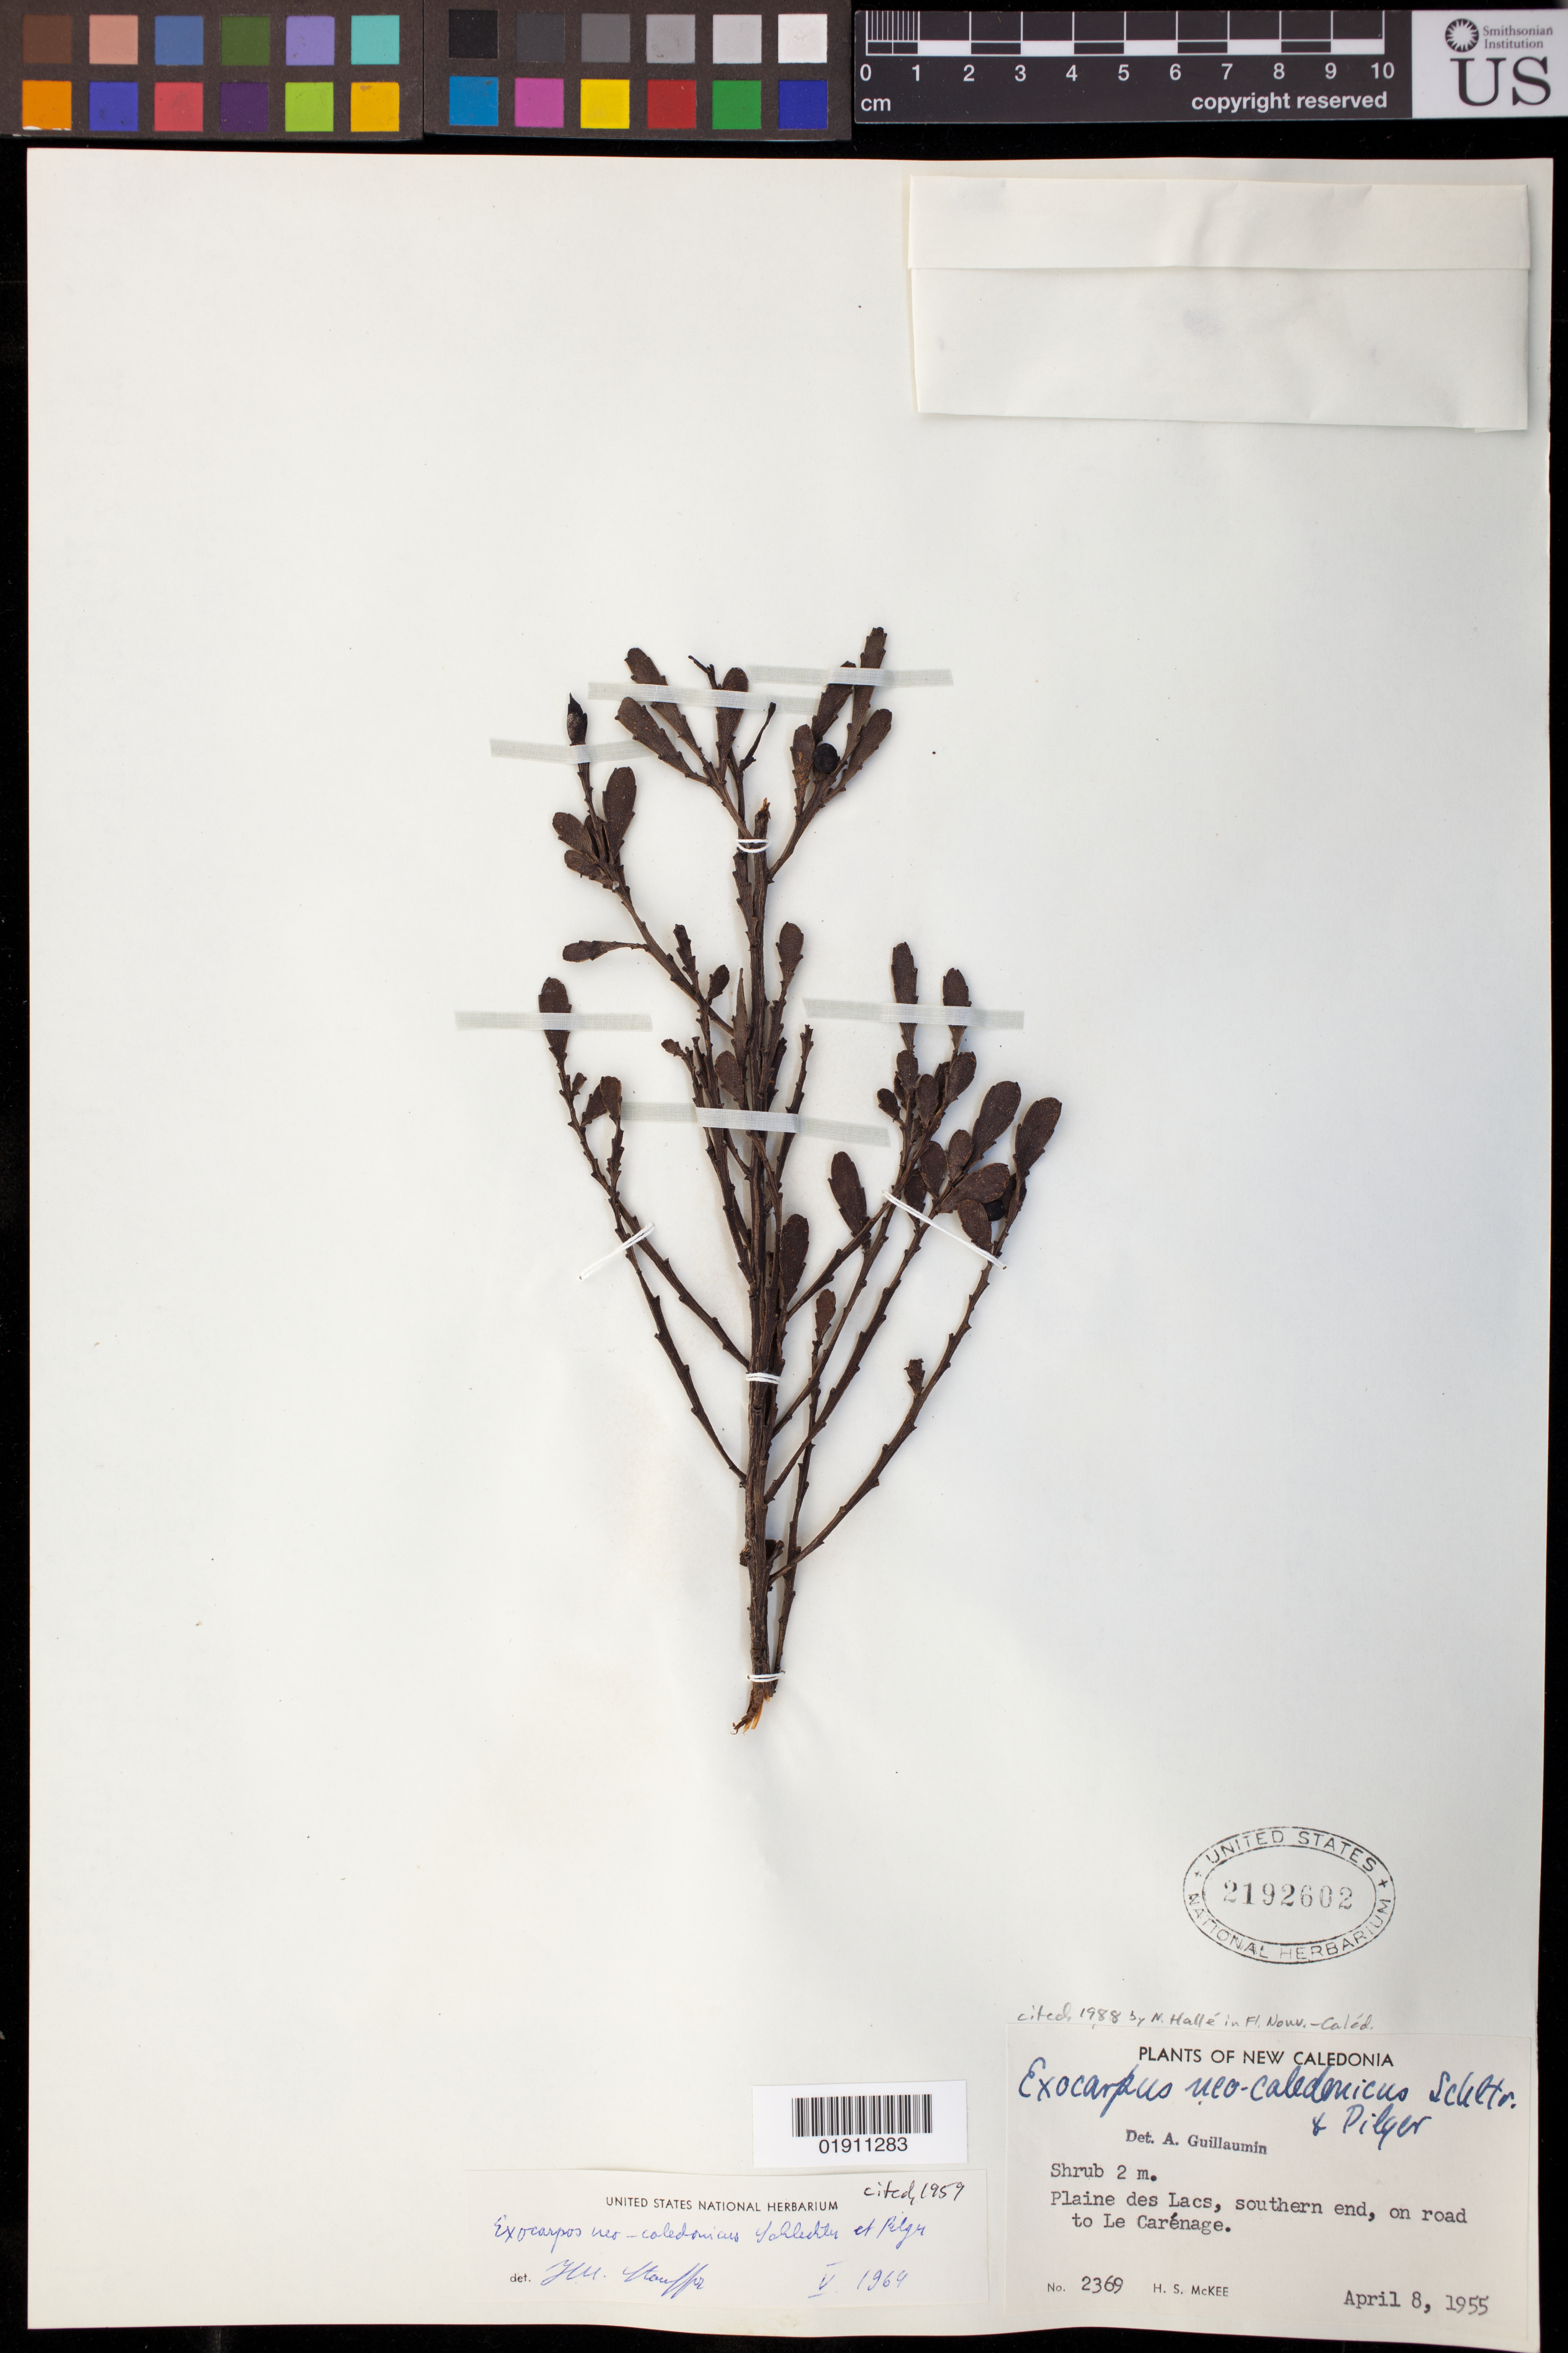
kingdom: Plantae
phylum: Tracheophyta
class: Magnoliopsida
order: Santalales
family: Santalaceae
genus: Exocarpos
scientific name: Exocarpos neocaledonicus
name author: Schltr. & Pilg.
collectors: H. McKe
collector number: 2369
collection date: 1955-04-08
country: New Caledonia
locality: Plaine des Lacs, southern end, on road to Le Carénage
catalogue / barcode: US 2192602